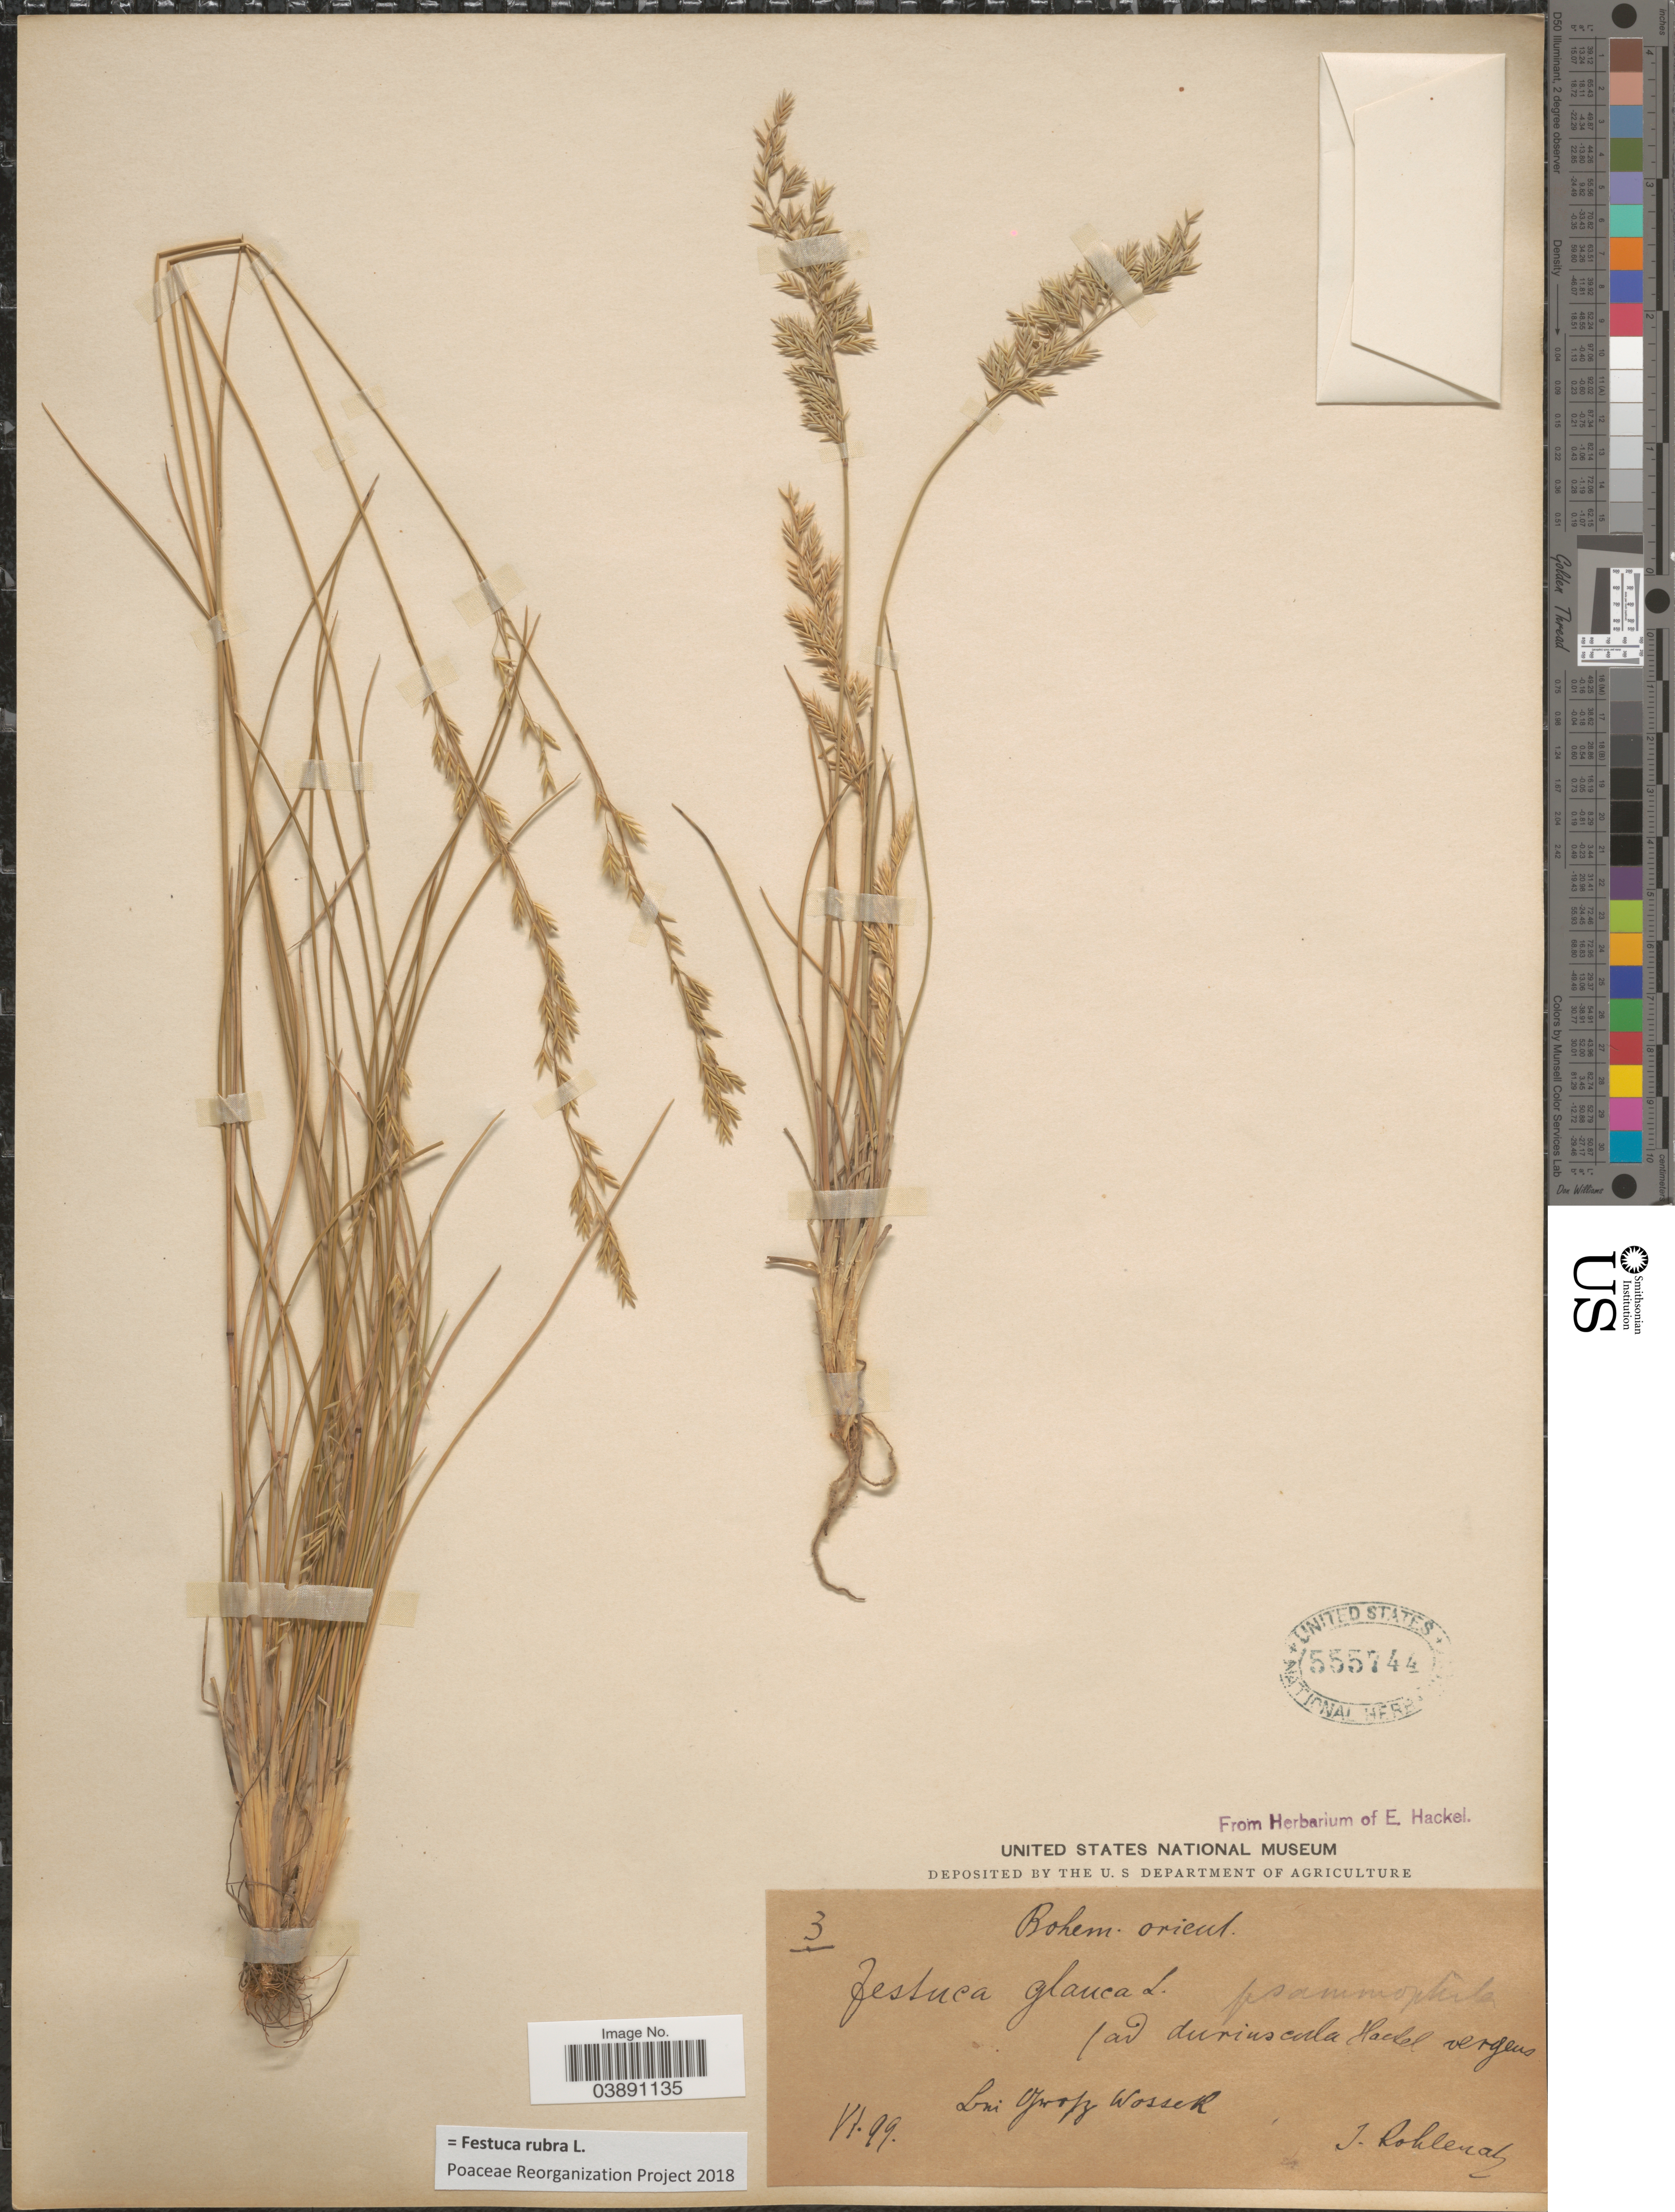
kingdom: Plantae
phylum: Tracheophyta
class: Liliopsida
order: Poales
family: Poaceae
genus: Festuca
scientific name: Festuca rubra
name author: L.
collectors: J. Rohlena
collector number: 3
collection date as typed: Transcribed d/m/y: /6/99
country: Czechia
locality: Bohem. orient. Loni grossy [interpreted] Wossek.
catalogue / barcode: US 555744